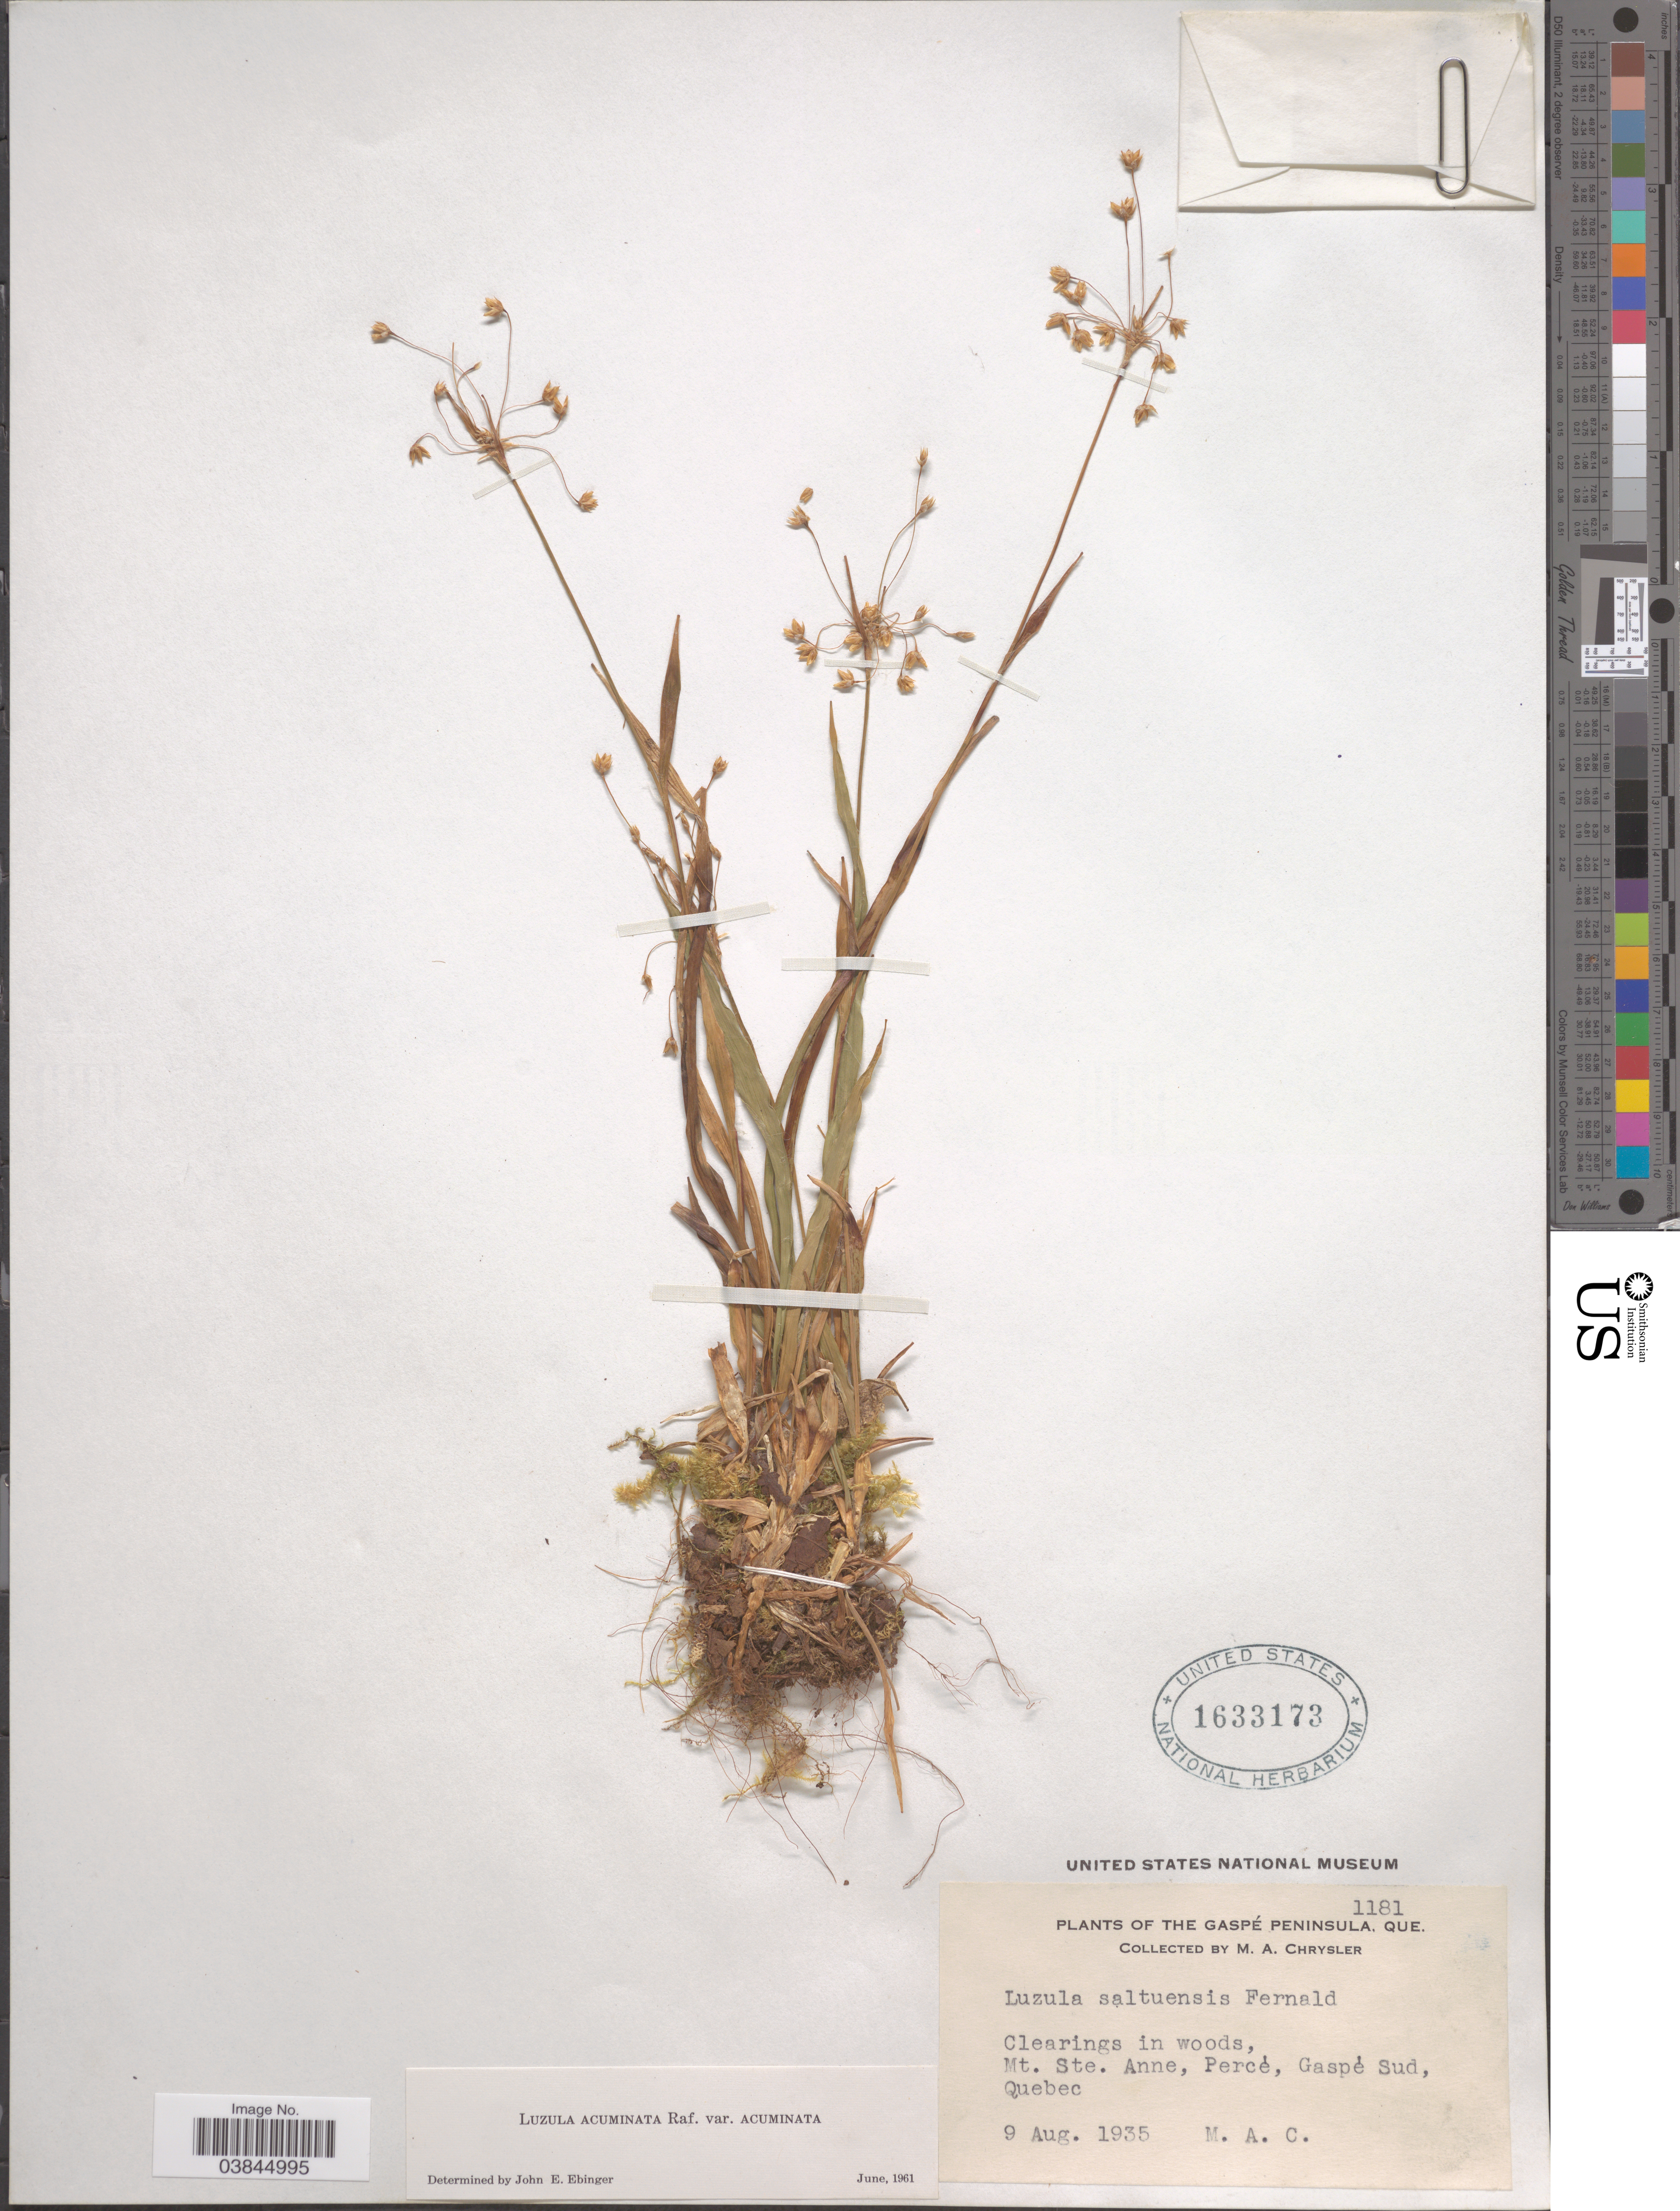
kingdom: Plantae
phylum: Tracheophyta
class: Liliopsida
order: Poales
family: Juncaceae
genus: Luzula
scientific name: Luzula acuminata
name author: Raf.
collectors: M. Chrysler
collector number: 1181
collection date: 1935-08-09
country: Canada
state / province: Quebec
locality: The Gaspé Peninsula. Mt. Ste. Anne, Percé, Gaspé Sud.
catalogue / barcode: US 1633173